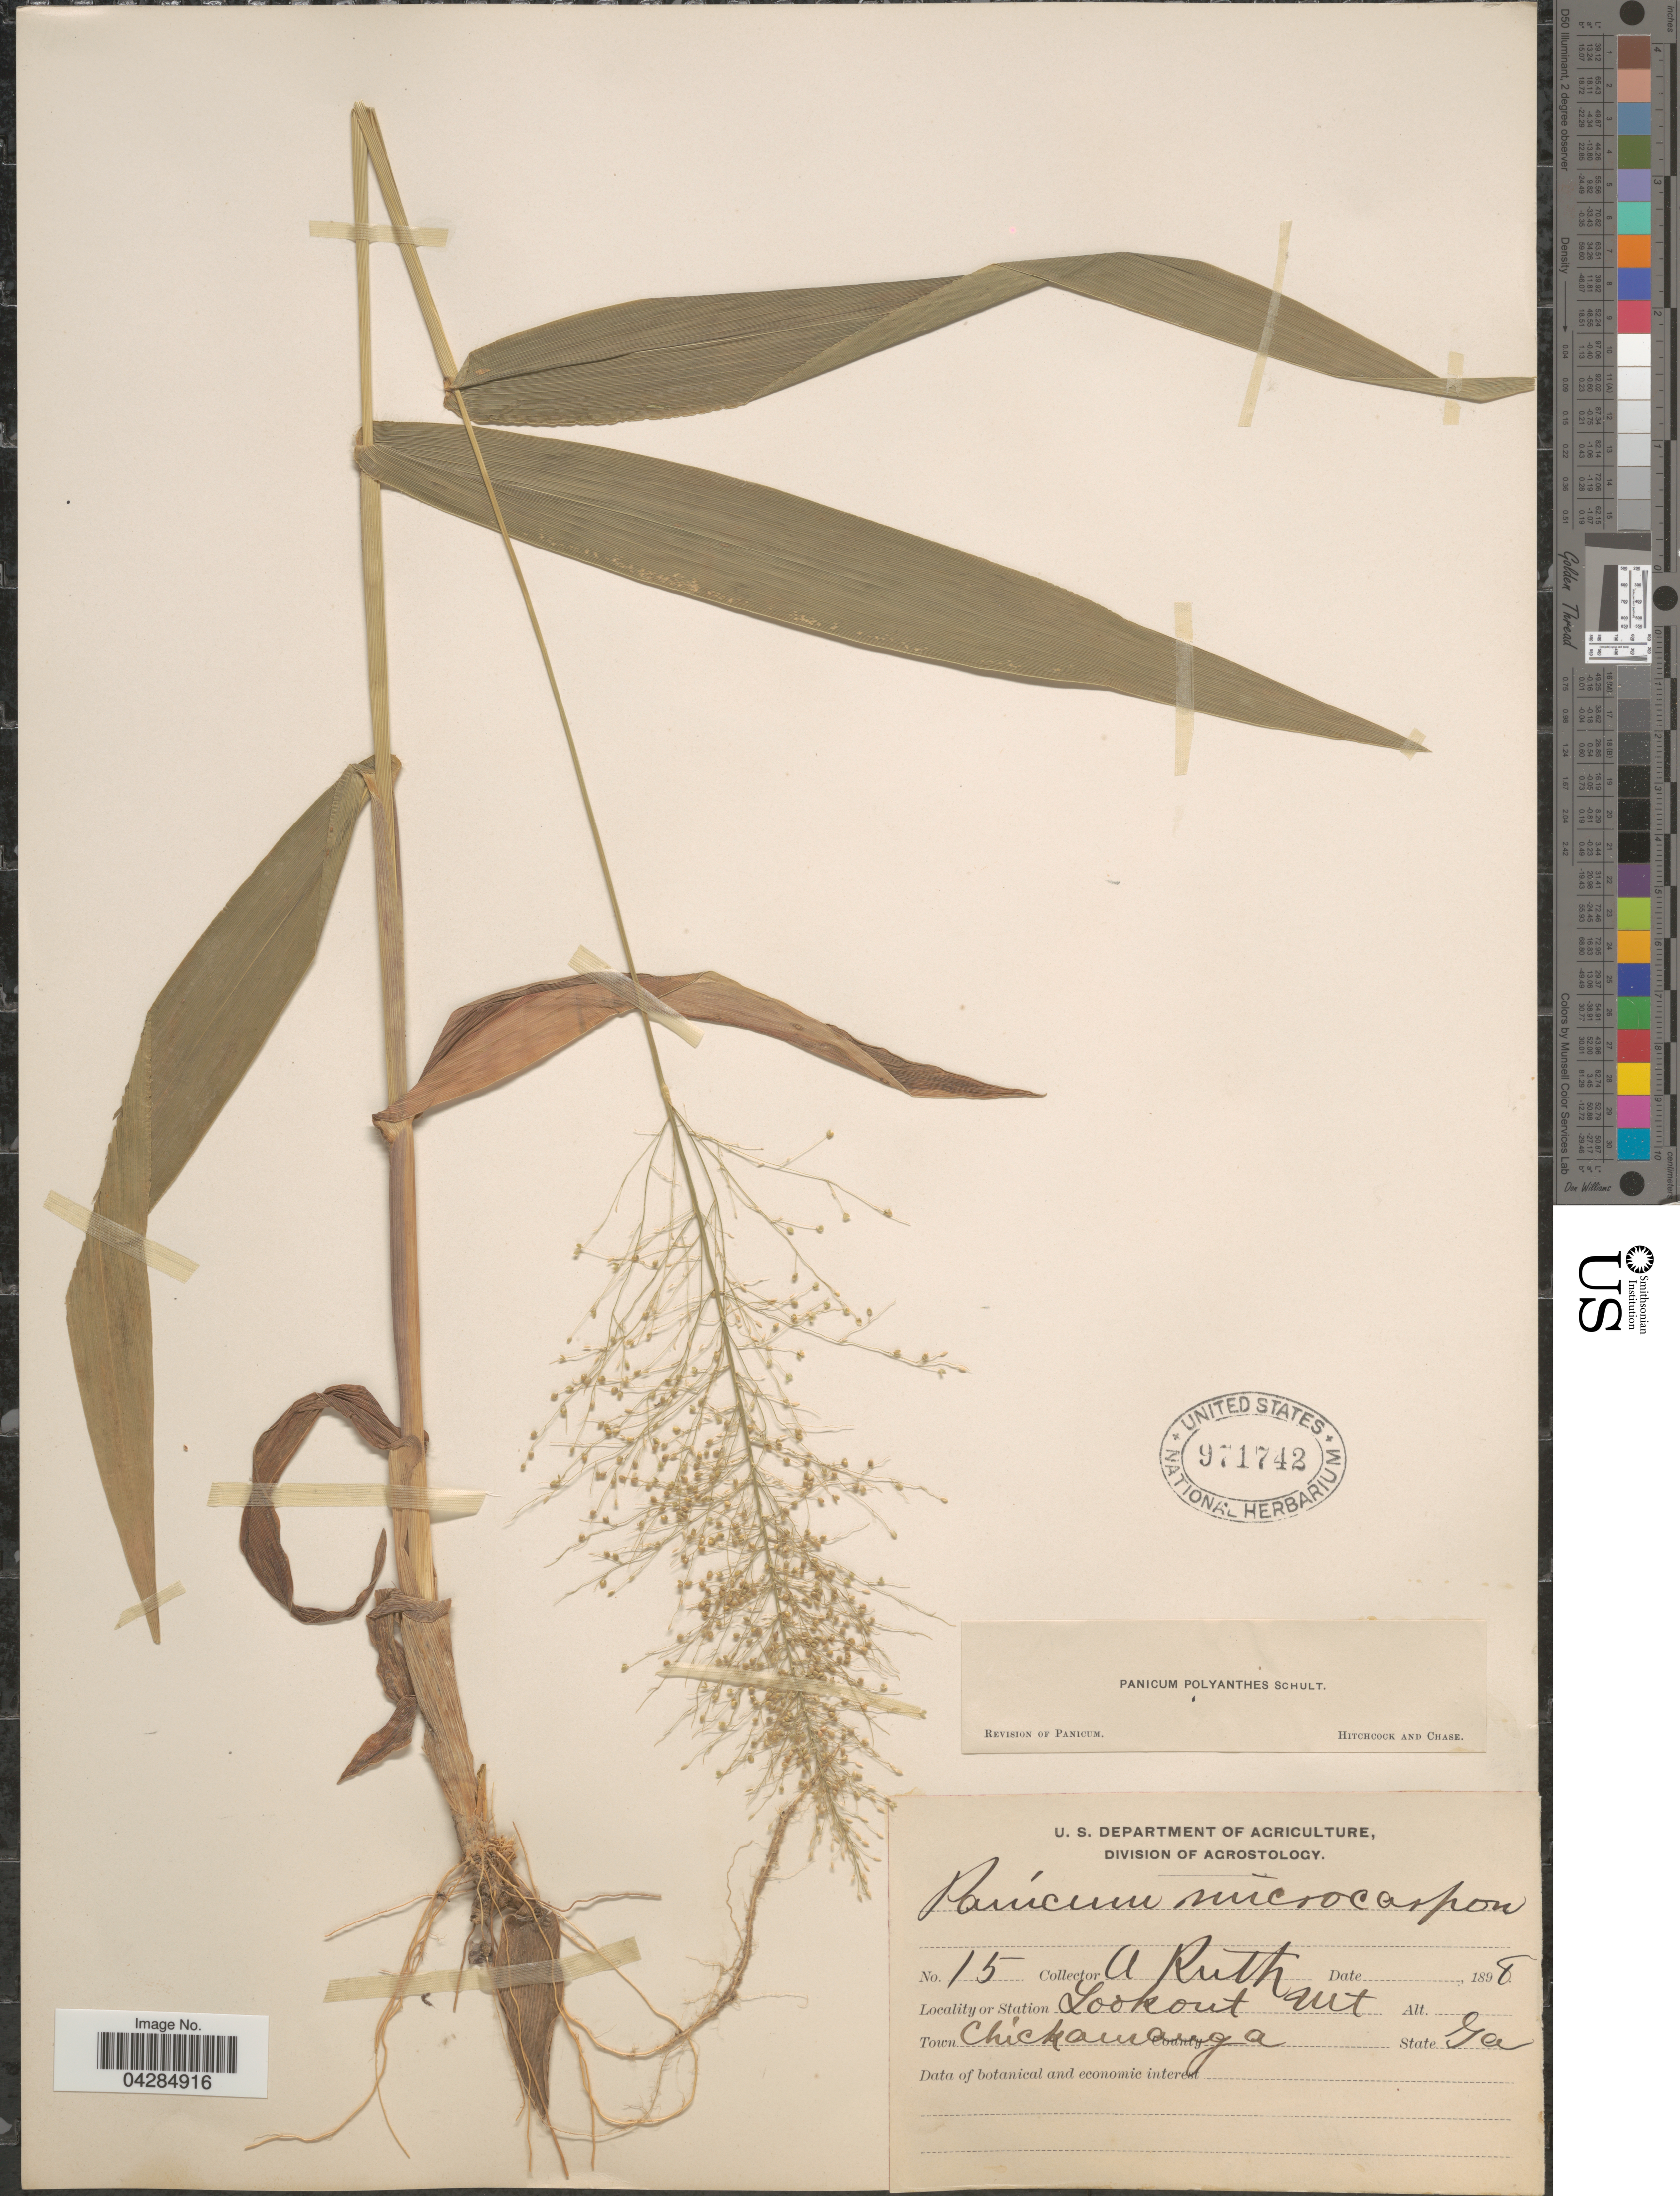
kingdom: Plantae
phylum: Tracheophyta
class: Liliopsida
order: Poales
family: Poaceae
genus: Dichanthelium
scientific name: Dichanthelium polyanthes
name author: (Schult.) Mohlenbr.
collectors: A. Ruth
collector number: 15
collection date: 1898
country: United States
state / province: Georgia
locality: Lookout Mt. Town Chickamauga.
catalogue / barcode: US 971742